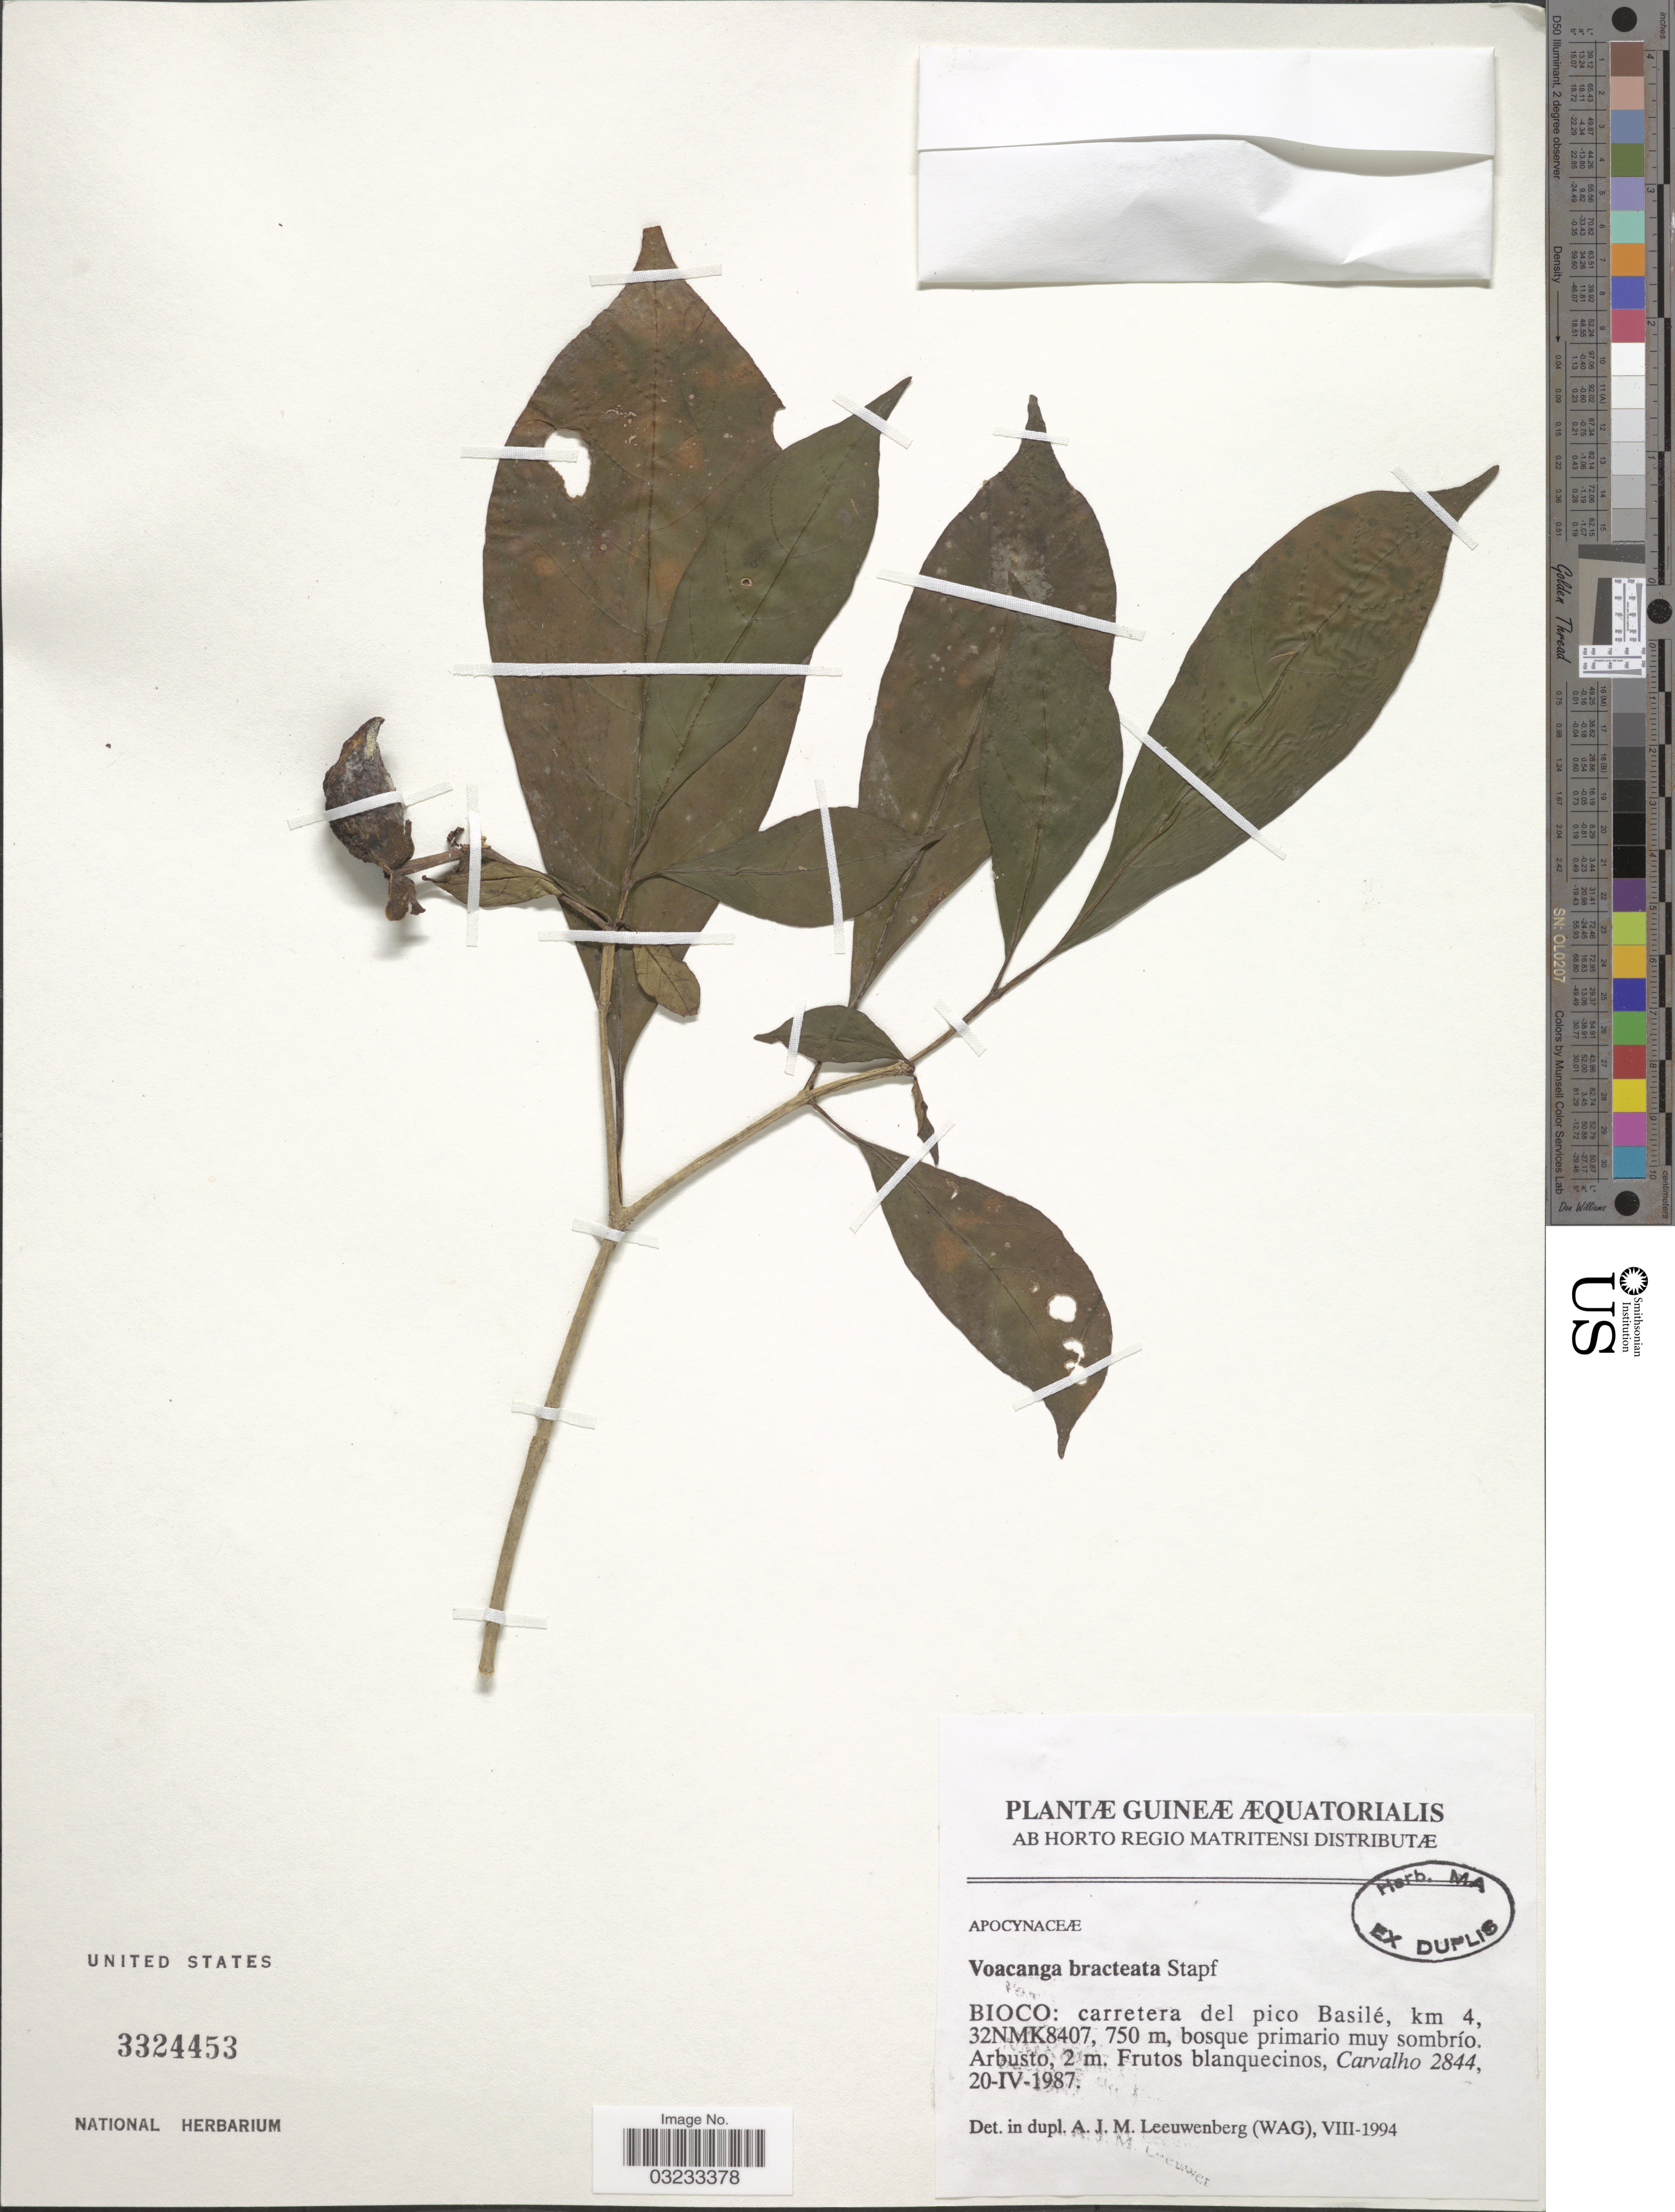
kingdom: Plantae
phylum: Tracheophyta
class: Magnoliopsida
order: Gentianales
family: Apocynaceae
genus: Voacanga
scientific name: Voacanga bracteata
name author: Stapf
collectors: Carvalho, --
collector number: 2844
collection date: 1987-04-20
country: Equatorial Guinea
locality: Guineæ Æquatorialis, Bioco: Carretera del pico Basilé, km 4, 32NMK8407.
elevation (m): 750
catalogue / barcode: US 3324453